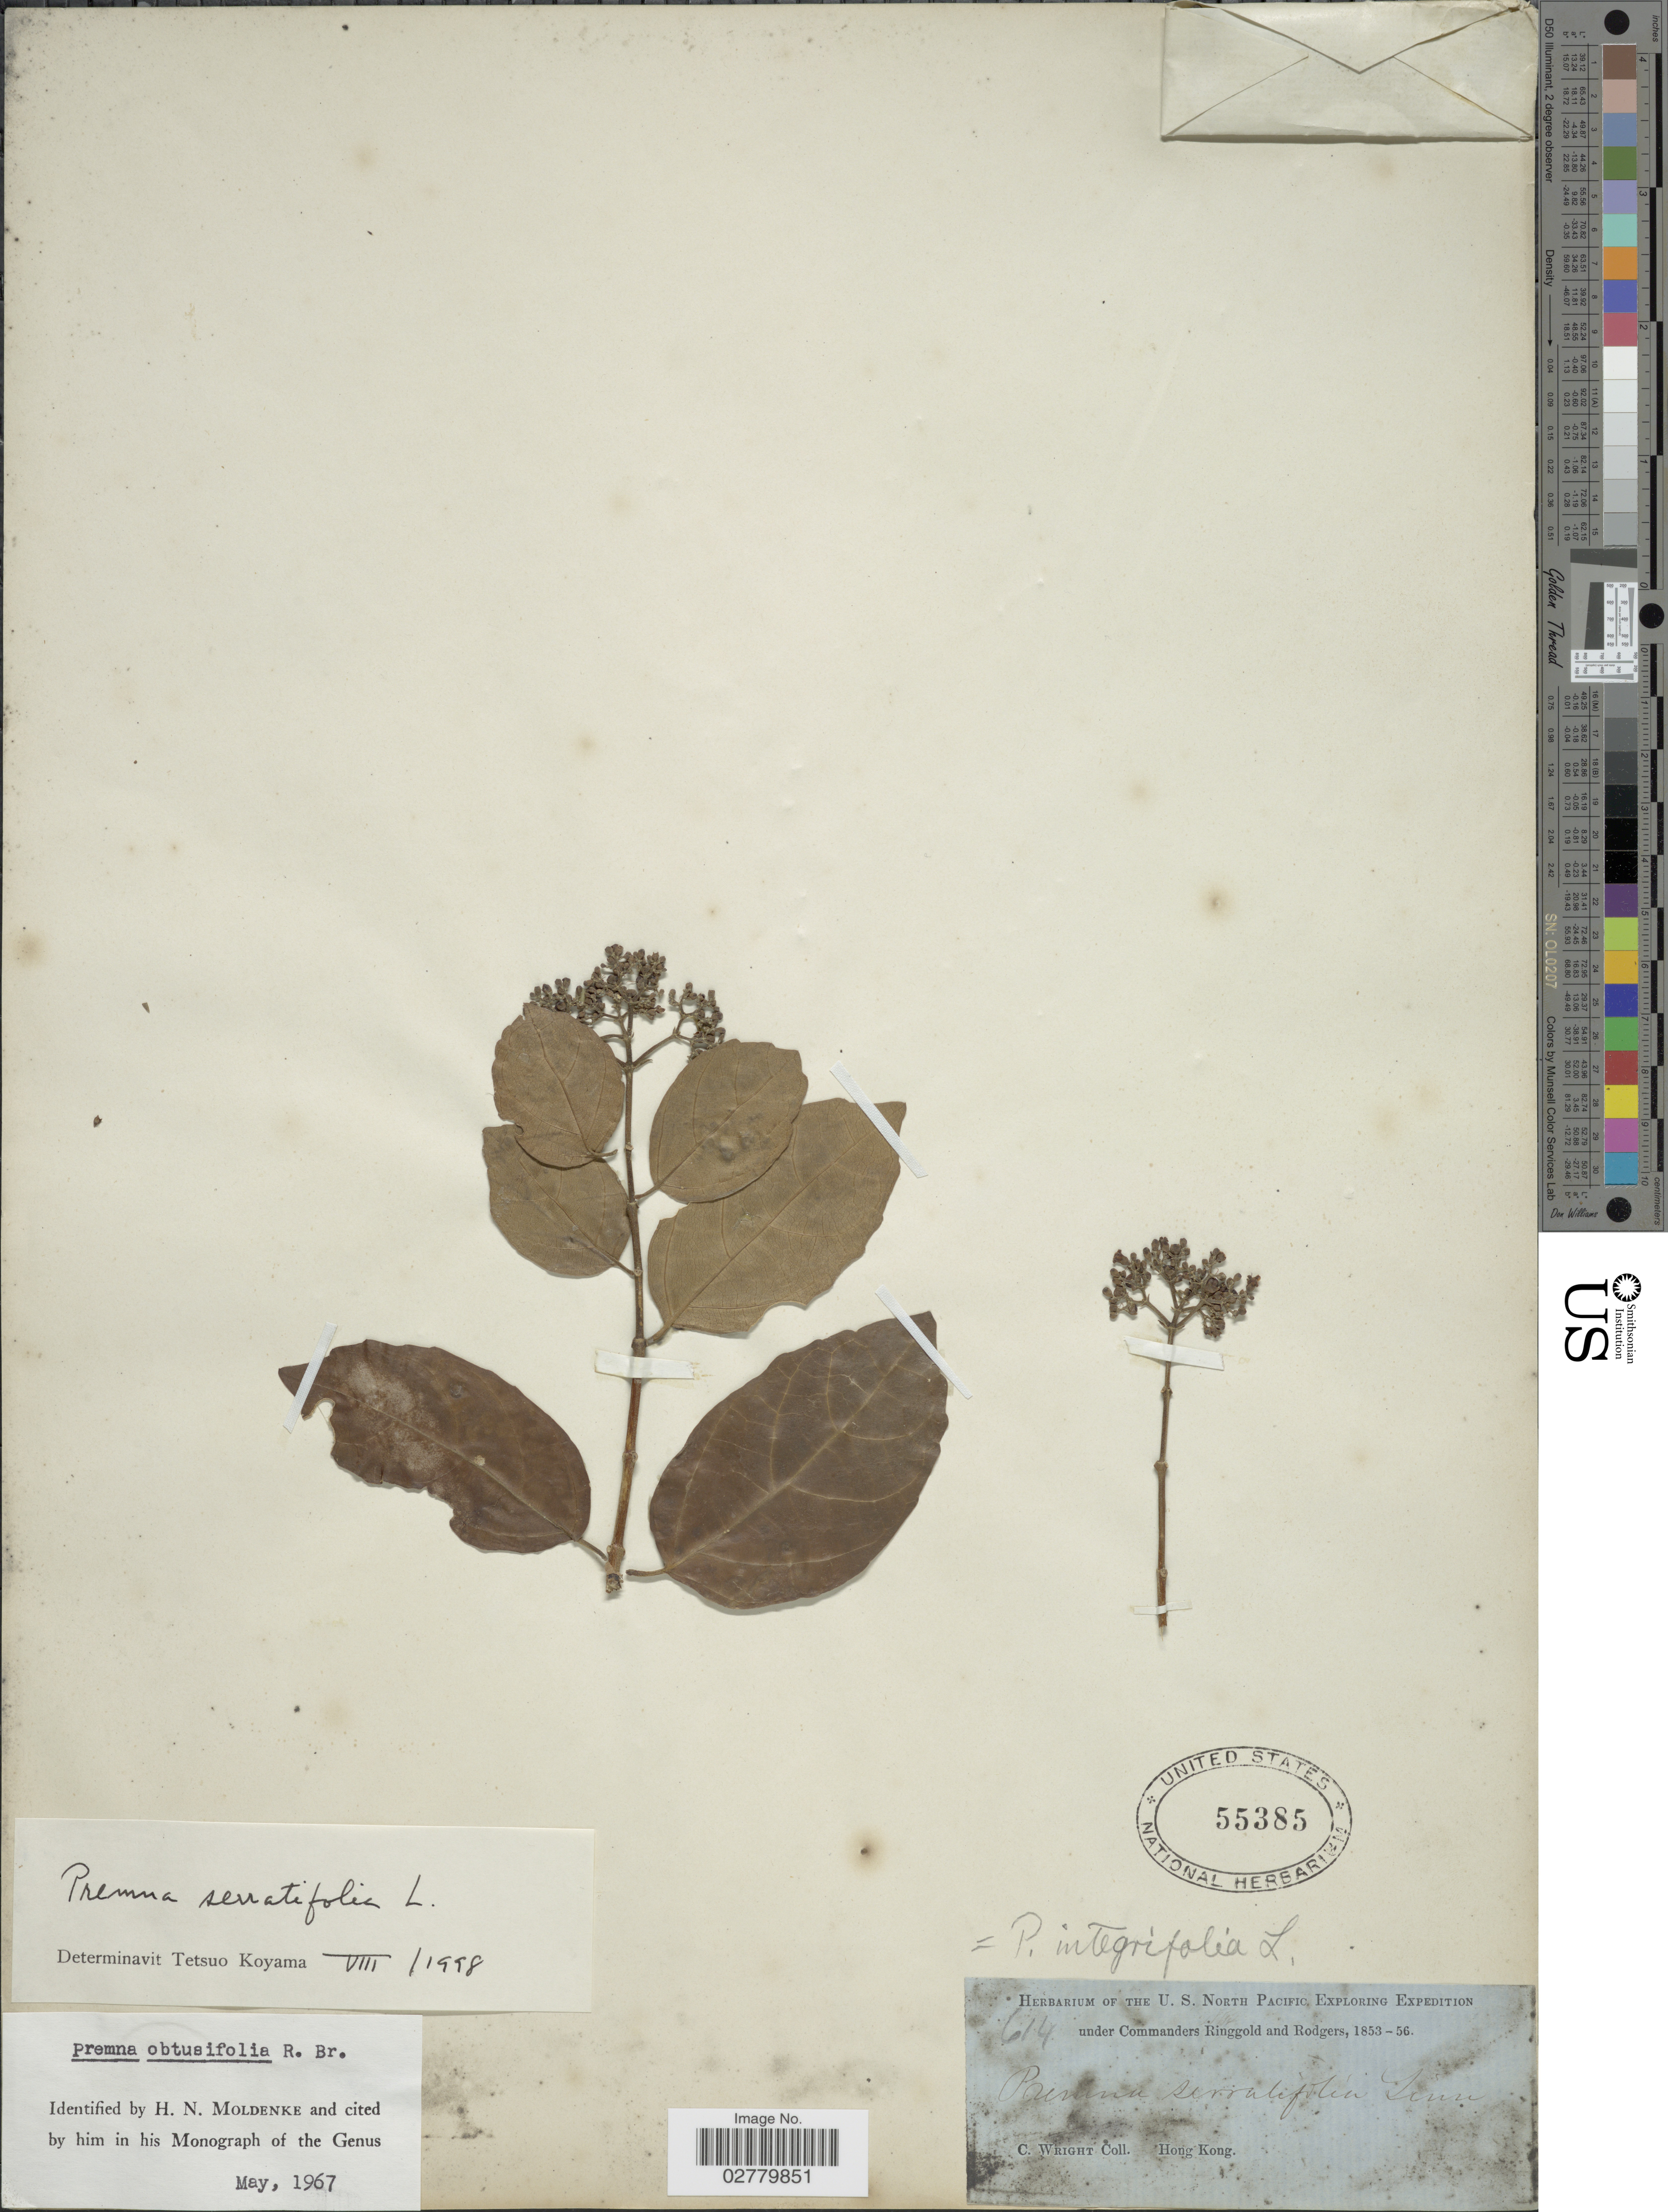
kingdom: Plantae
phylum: Tracheophyta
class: Magnoliopsida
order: Lamiales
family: Lamiaceae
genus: Premna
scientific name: Premna serratifolia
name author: L.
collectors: C. Wright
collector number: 614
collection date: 1853/1856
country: China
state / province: Hong Kong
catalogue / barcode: US 55385